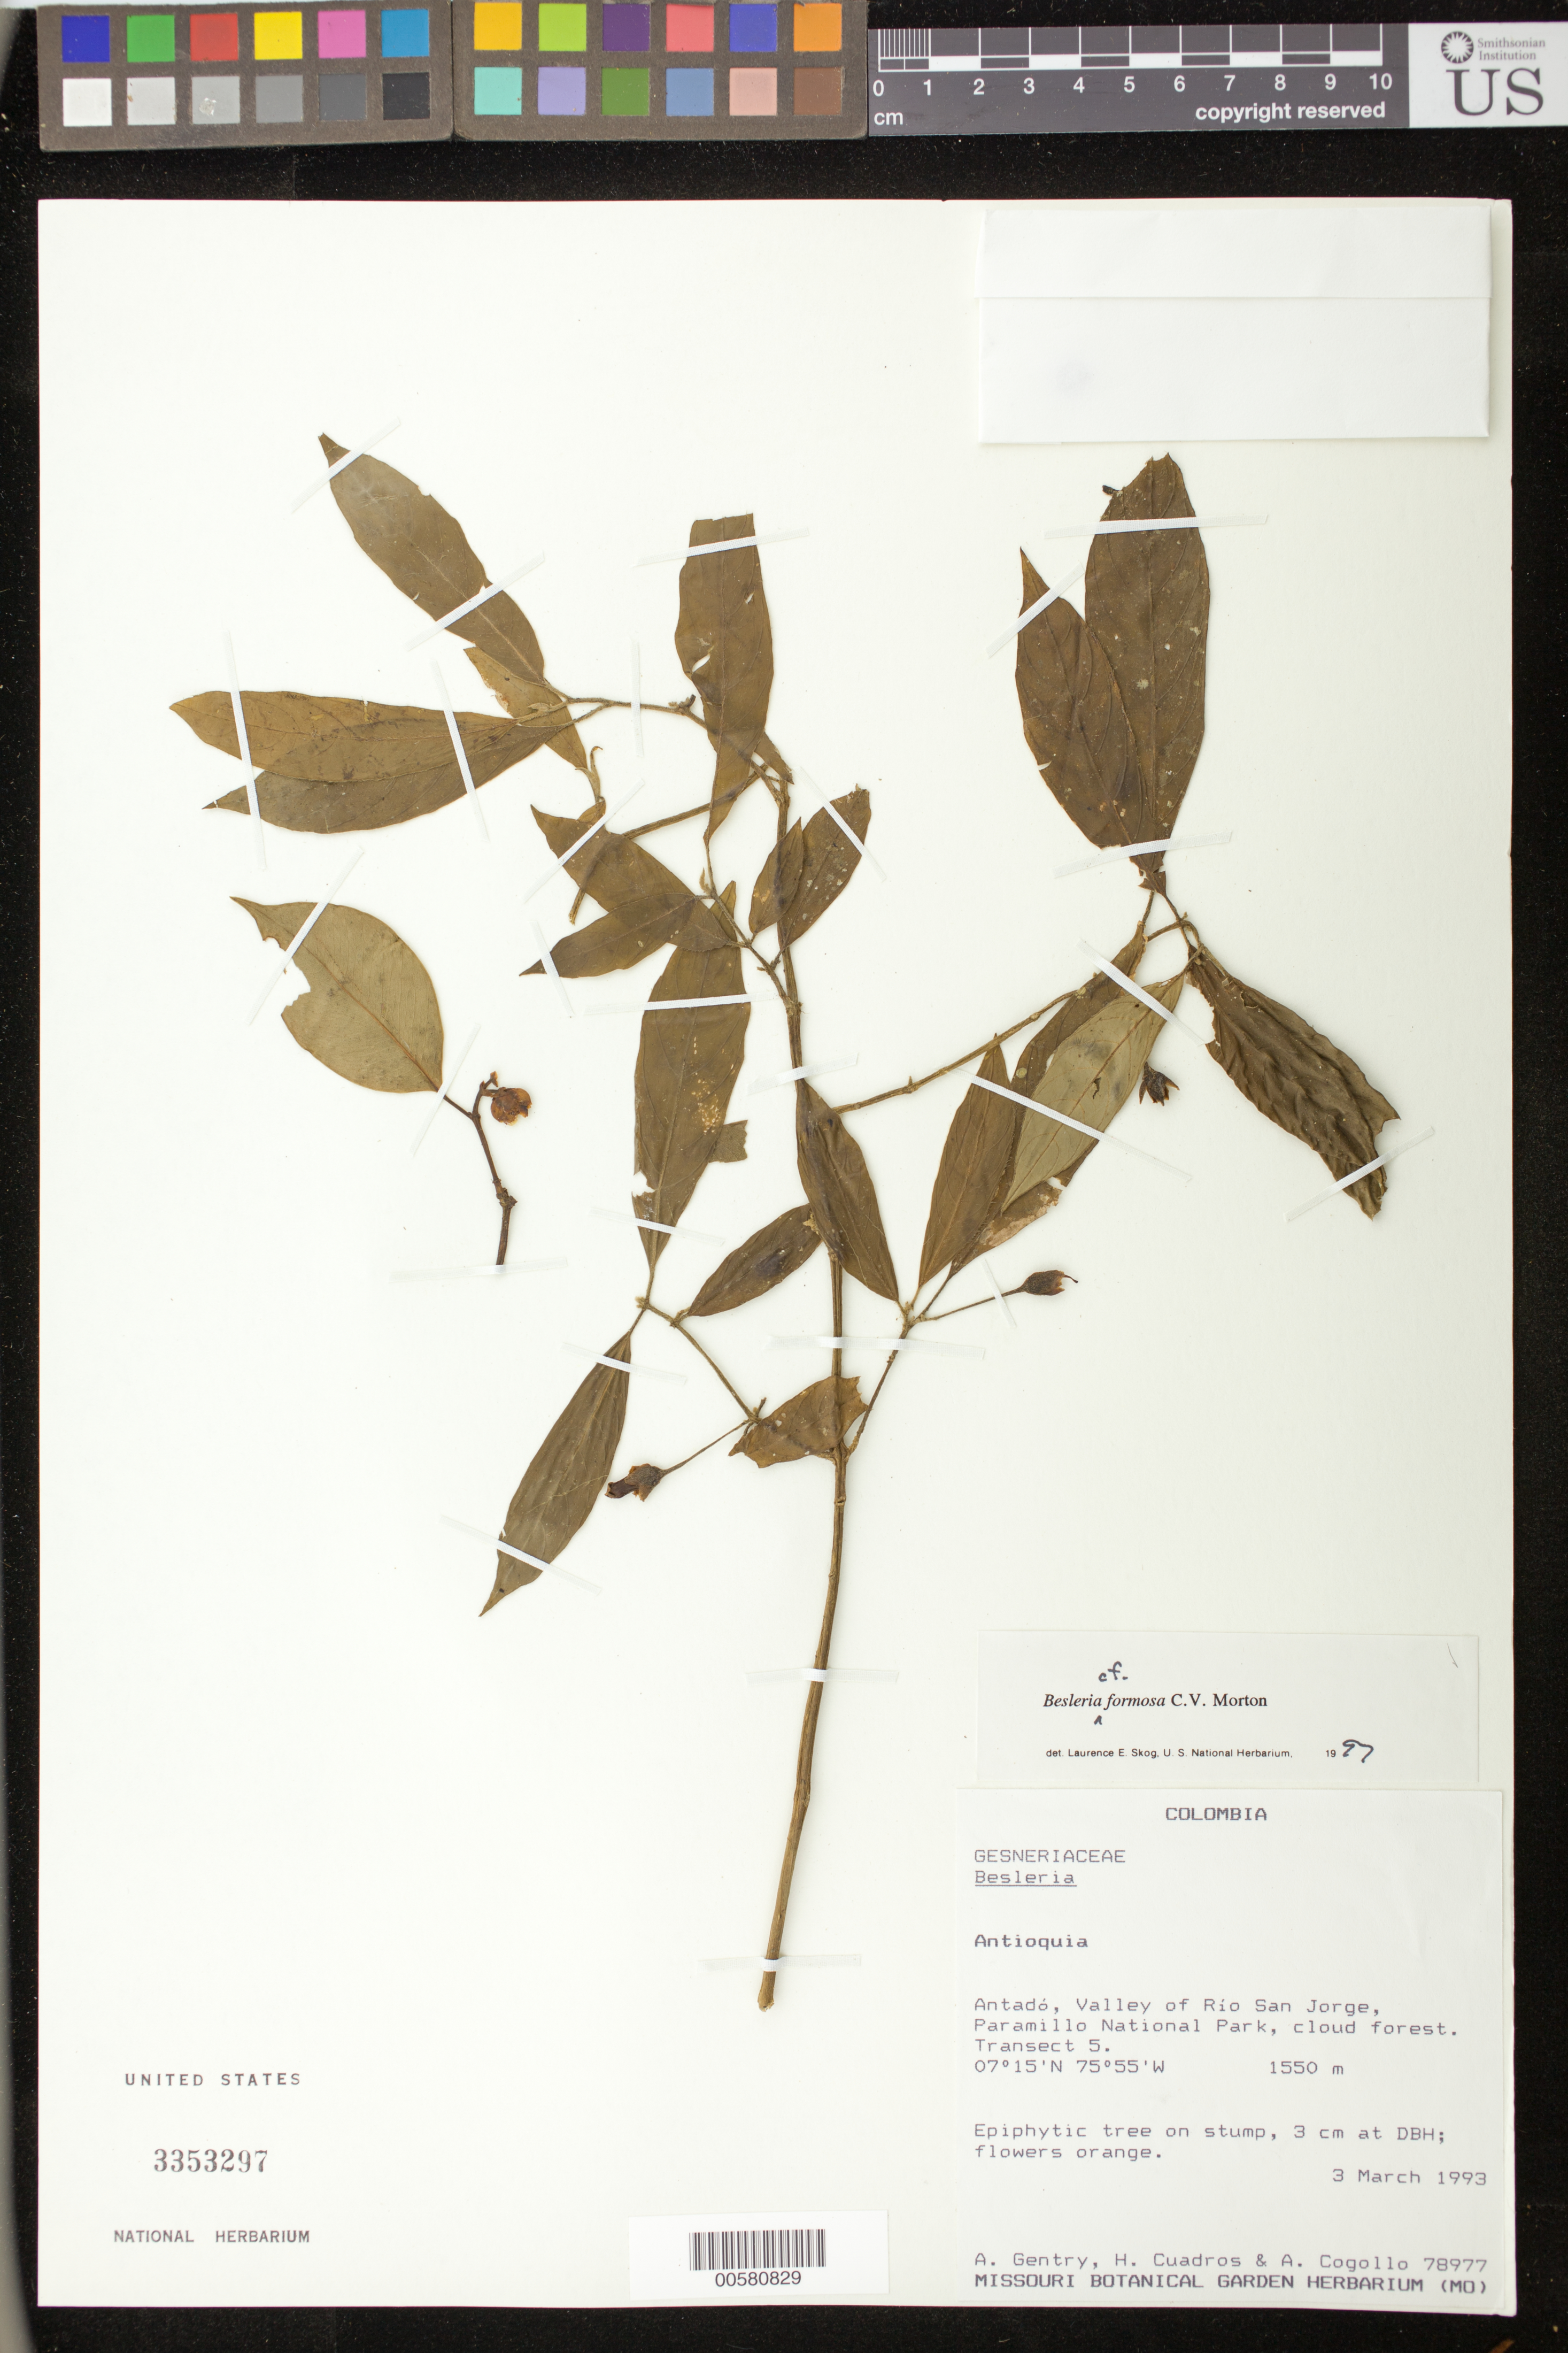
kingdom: Plantae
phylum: Tracheophyta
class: Magnoliopsida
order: Lamiales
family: Gesneriaceae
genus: Besleria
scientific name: Besleria amabilis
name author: C.V. Morton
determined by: Skog, Laurence E.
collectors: A. H. Gentry, H. Cuadros & A. Cogollo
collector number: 78977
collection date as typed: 03 Mar 1993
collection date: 1993-03-03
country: Colombia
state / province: Antioquia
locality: Antadó, Valley of Río San Jorge, Paramillo National Park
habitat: Cloud forest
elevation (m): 1550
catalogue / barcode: US 3353297